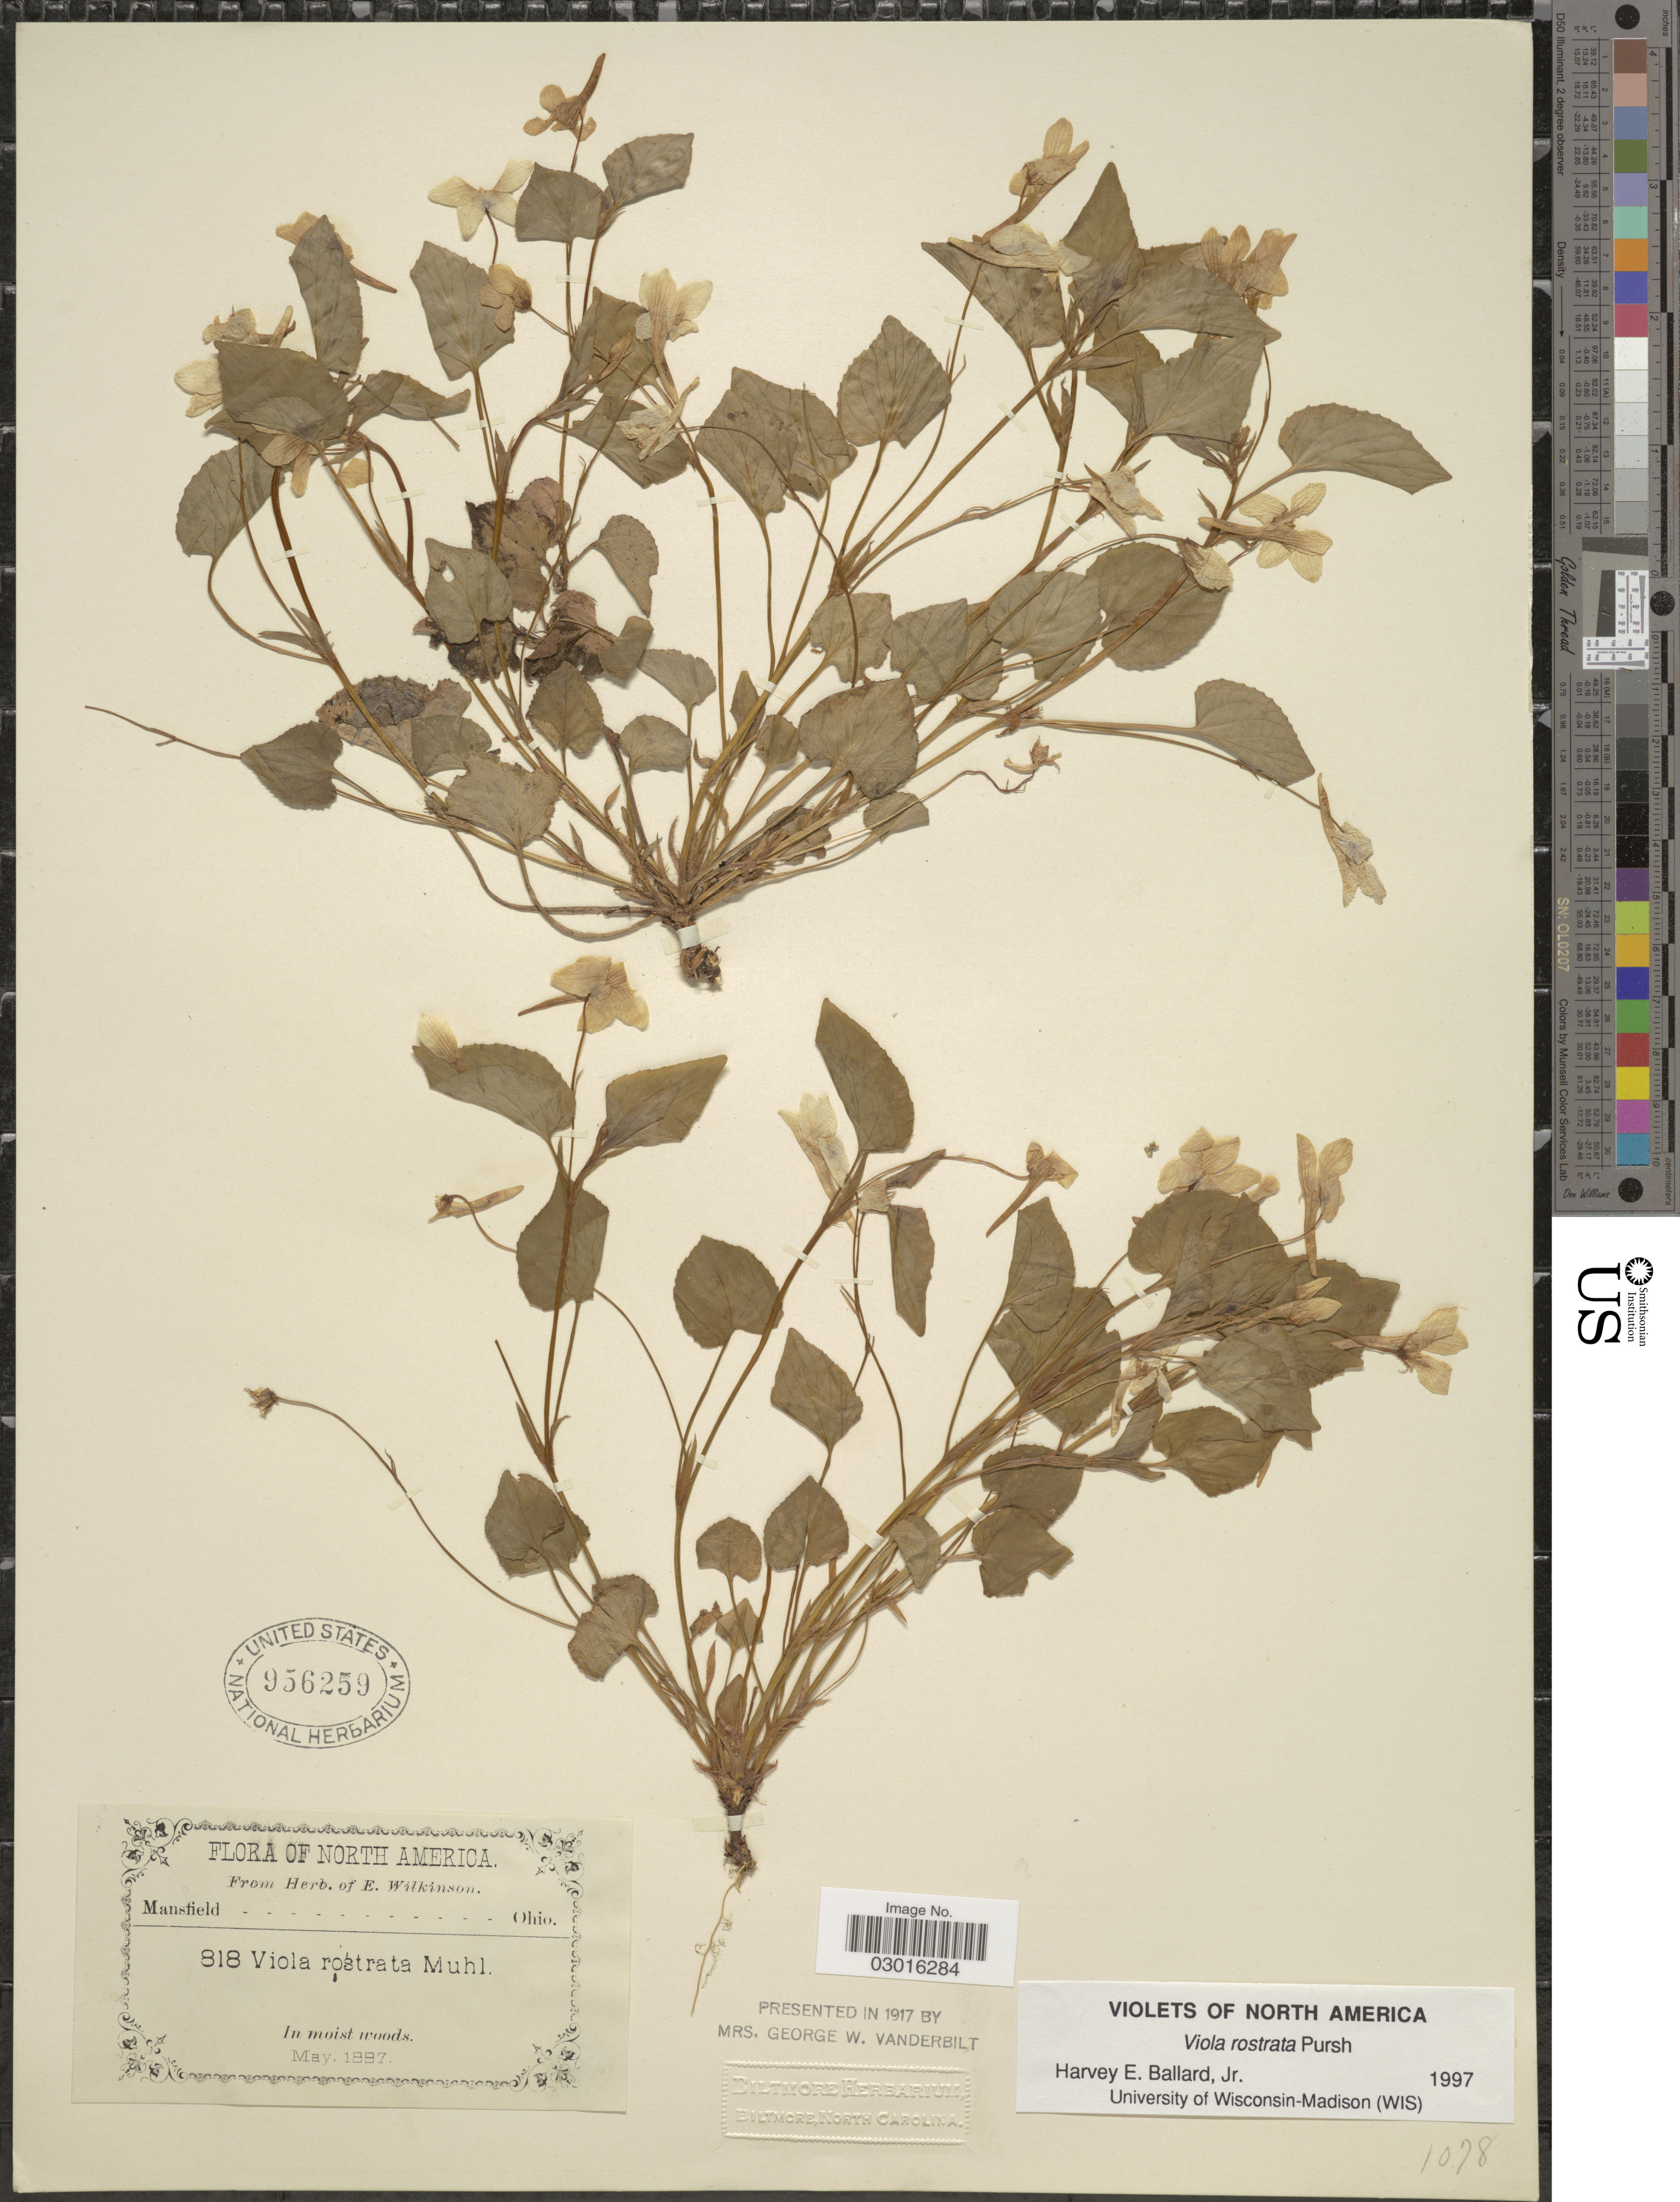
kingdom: Plantae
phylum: Tracheophyta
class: Magnoliopsida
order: Malpighiales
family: Violaceae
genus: Viola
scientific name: Viola rostrata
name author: Pursh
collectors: ex herb. E. Wilkinson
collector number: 818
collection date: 1887-05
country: United States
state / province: Ohio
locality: Mansfield.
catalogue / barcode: US 956259